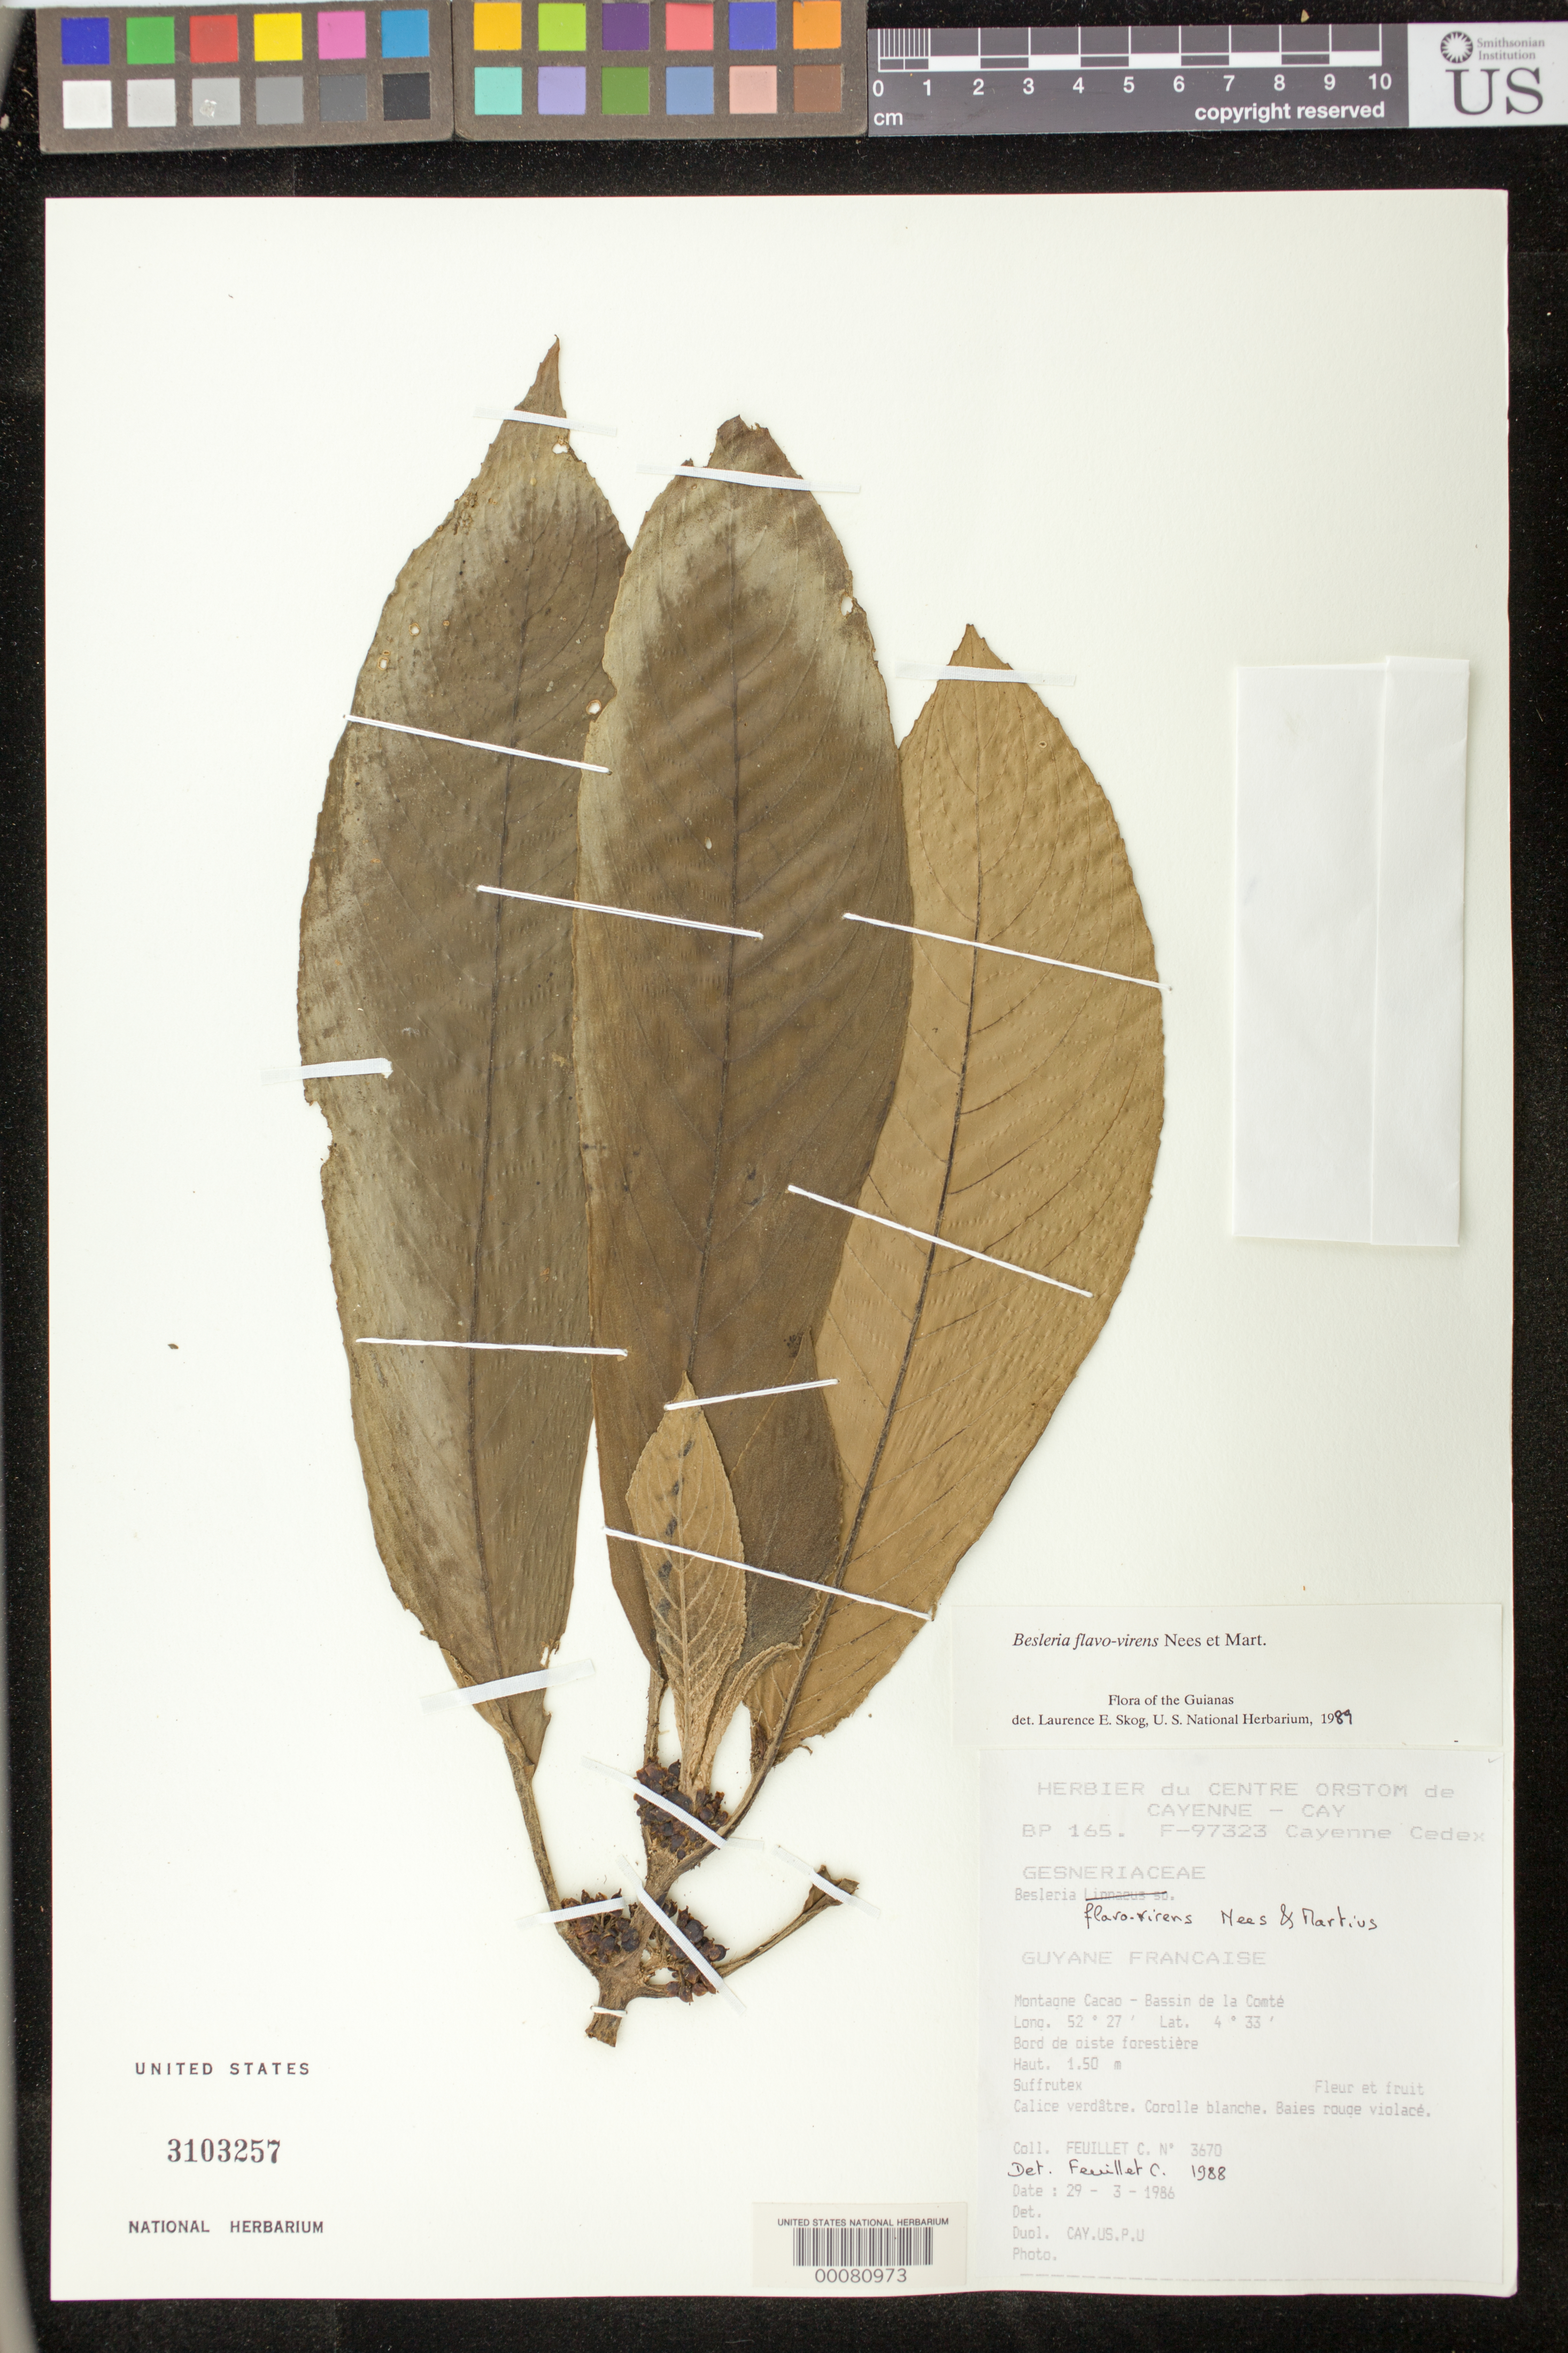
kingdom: Plantae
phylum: Tracheophyta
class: Magnoliopsida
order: Lamiales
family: Gesneriaceae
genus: Besleria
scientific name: Besleria flavo-virens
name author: Nees & Mart.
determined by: Skog, Laurence E.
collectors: C. Feuillet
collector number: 3670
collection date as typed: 29 Mar 1986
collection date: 1986-03-29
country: French Guiana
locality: Montagne Cacao, bassin de la Comté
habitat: Bord de piste forestière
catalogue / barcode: US 3103257